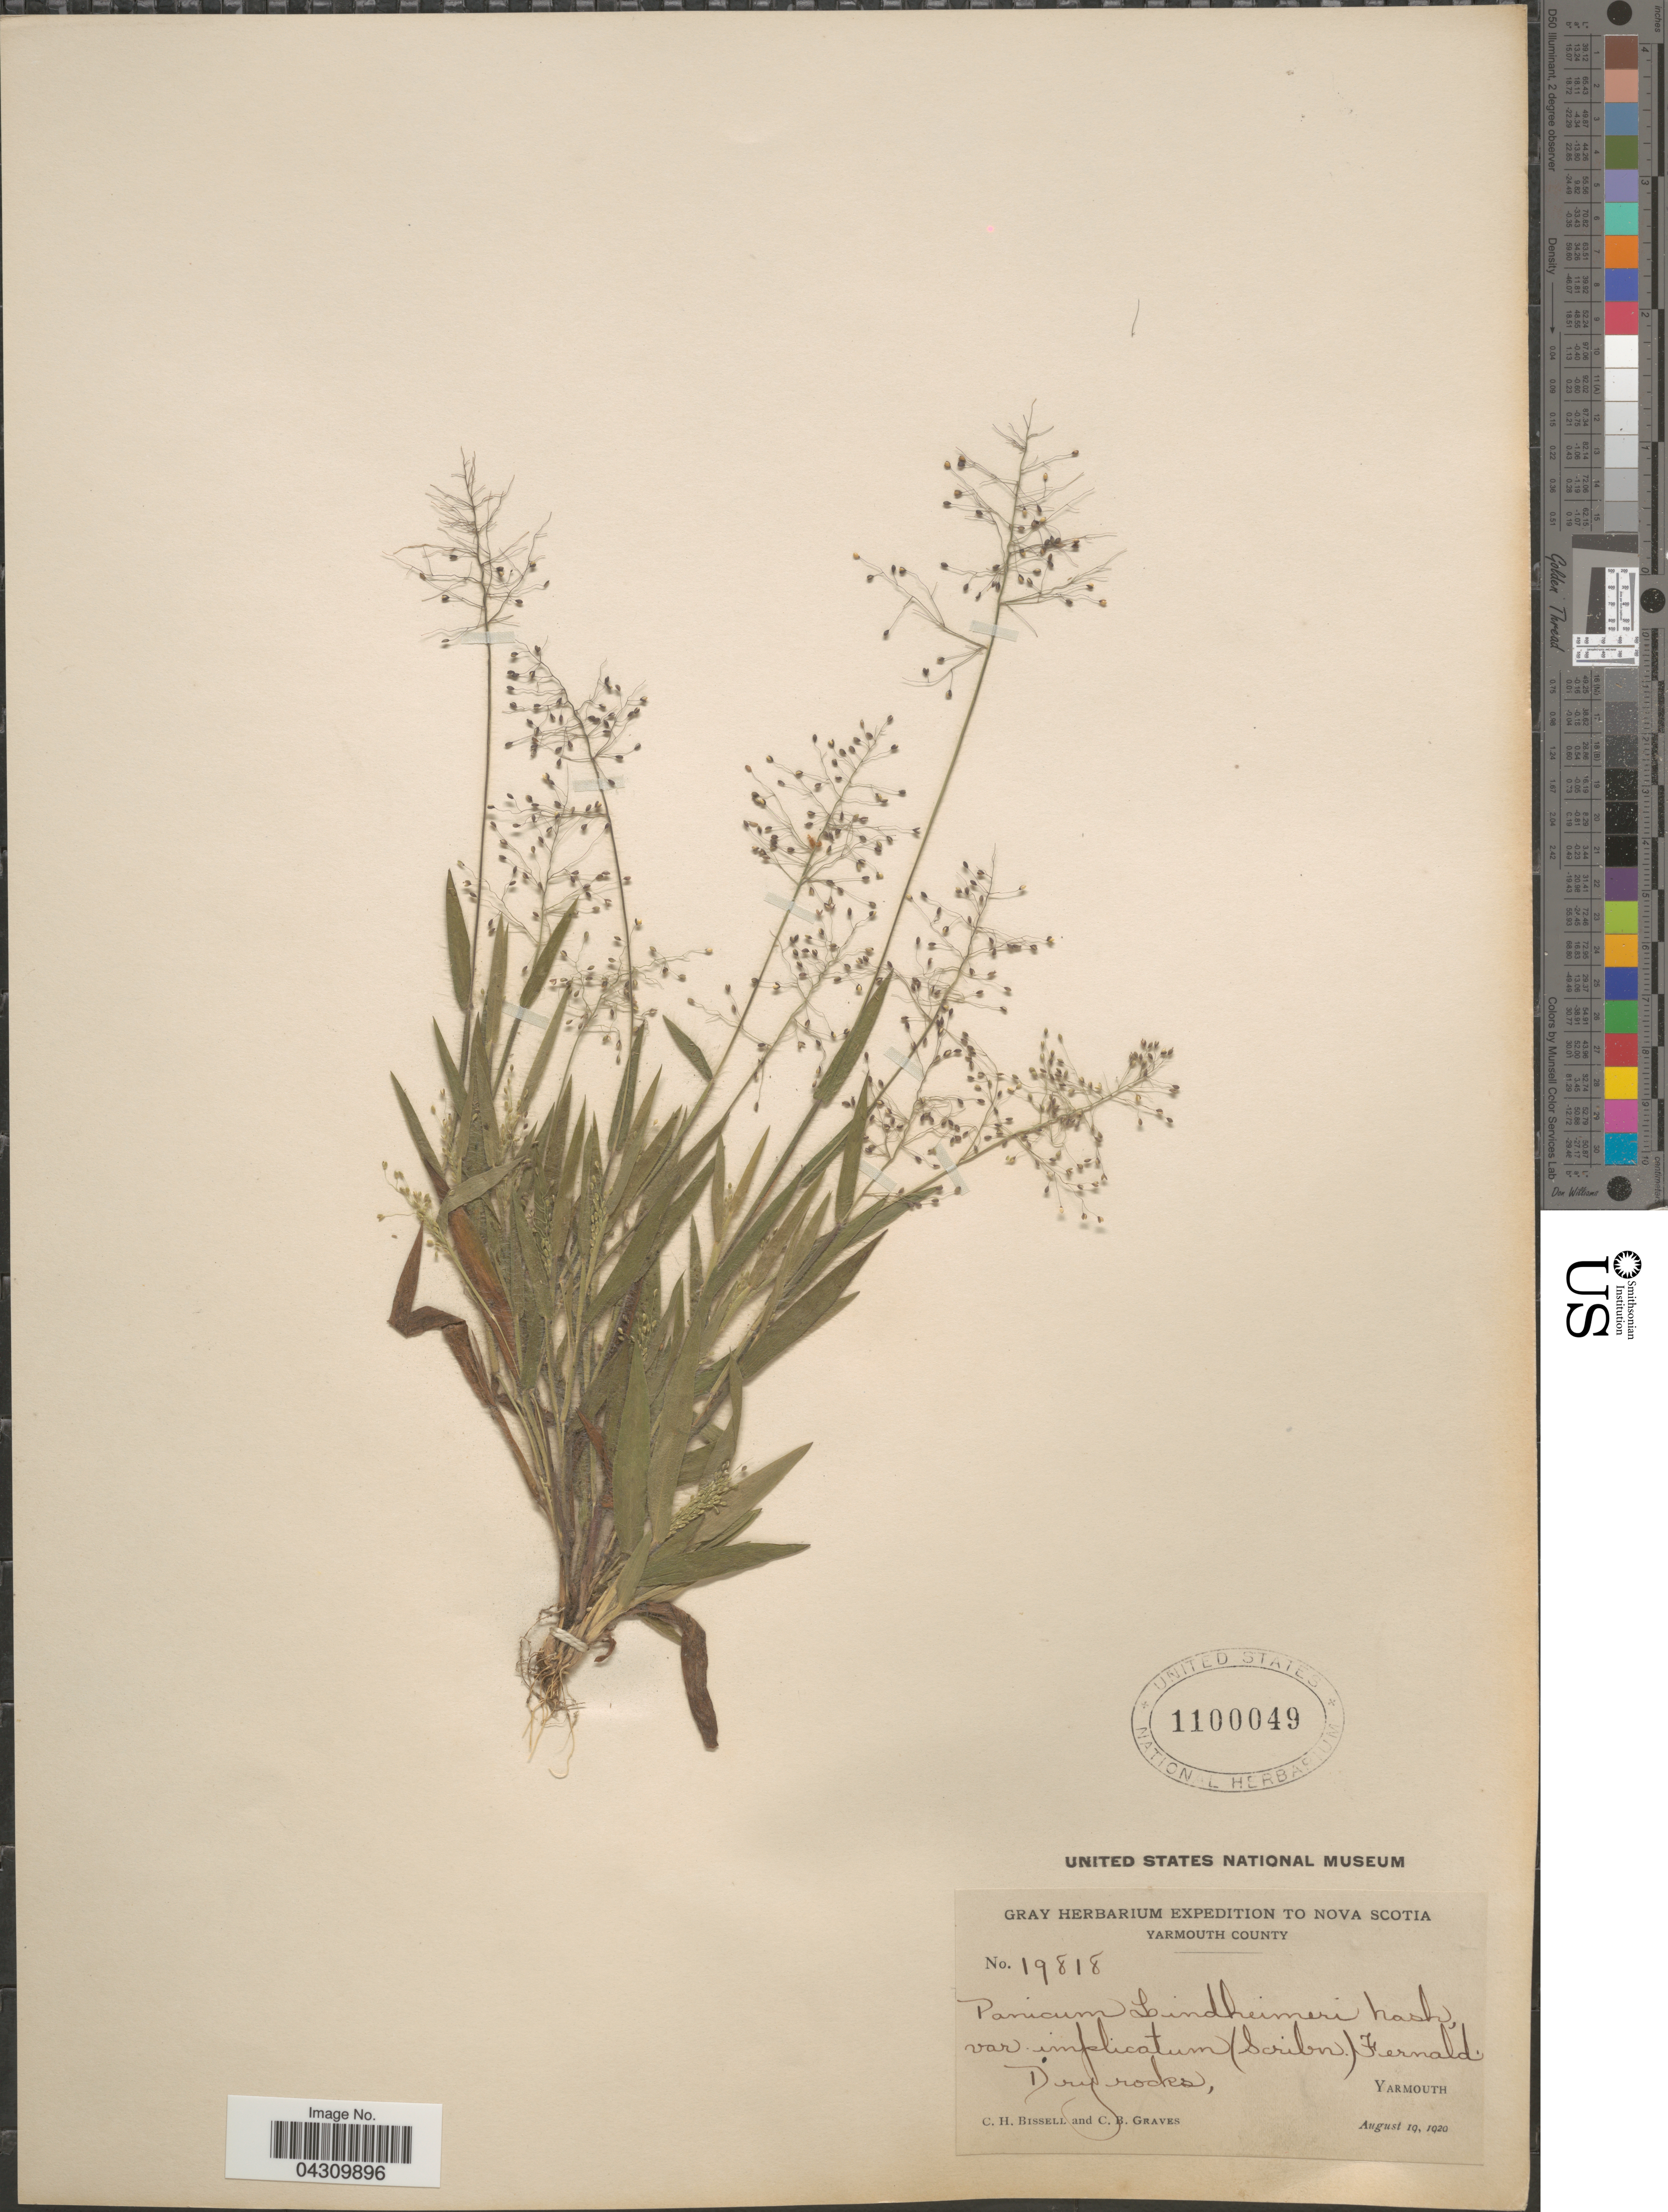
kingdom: Plantae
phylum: Tracheophyta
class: Liliopsida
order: Poales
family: Poaceae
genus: Dichanthelium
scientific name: Dichanthelium acuminatum var. acuminatum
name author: (Sw.) Gould & C.A. Clark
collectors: C. Bissell & C. Graves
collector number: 19818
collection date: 1920-08-19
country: Canada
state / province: Nova Scotia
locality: Gray Herbarium Expedition to Nova Scotia. Yarmouth County. Yarmouth.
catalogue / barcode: US 1100049